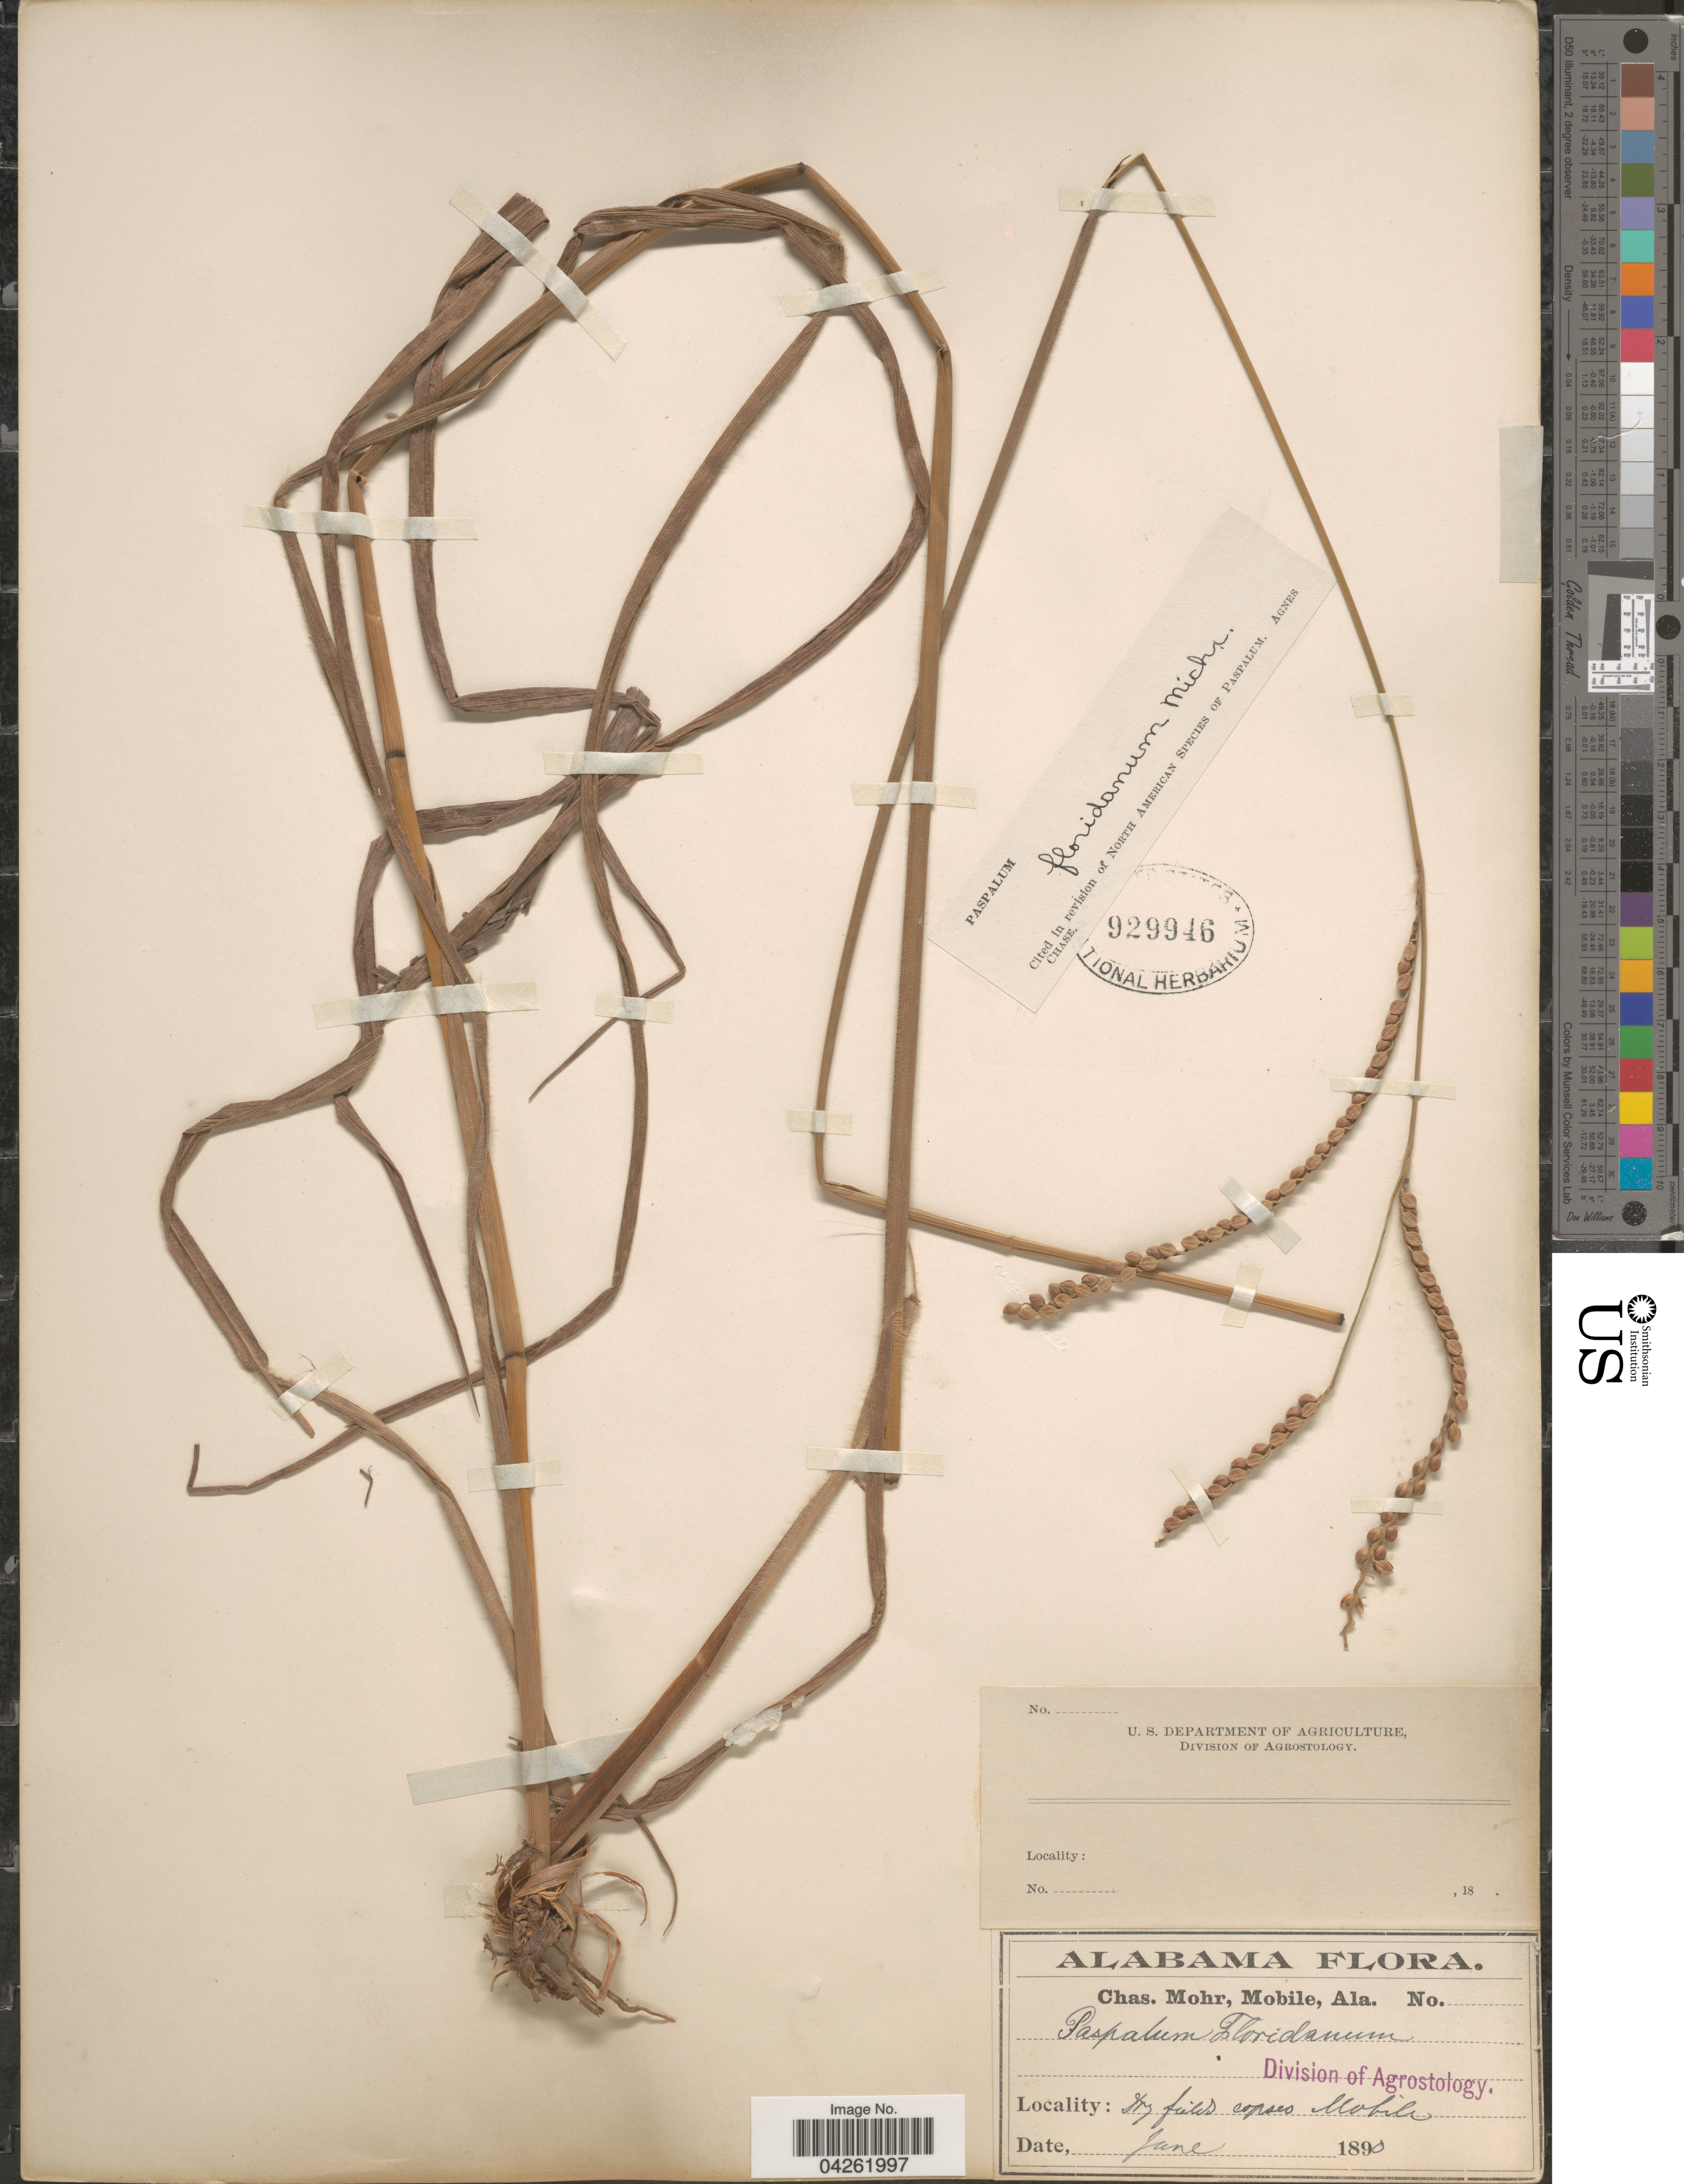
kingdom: Plantae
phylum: Tracheophyta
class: Liliopsida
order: Poales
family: Poaceae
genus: Paspalum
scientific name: Paspalum floridanum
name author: Michx.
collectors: Mohr, C. T. (herbarium)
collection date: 1890-06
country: United States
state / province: Alabama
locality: Mobile.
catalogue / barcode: US 929946